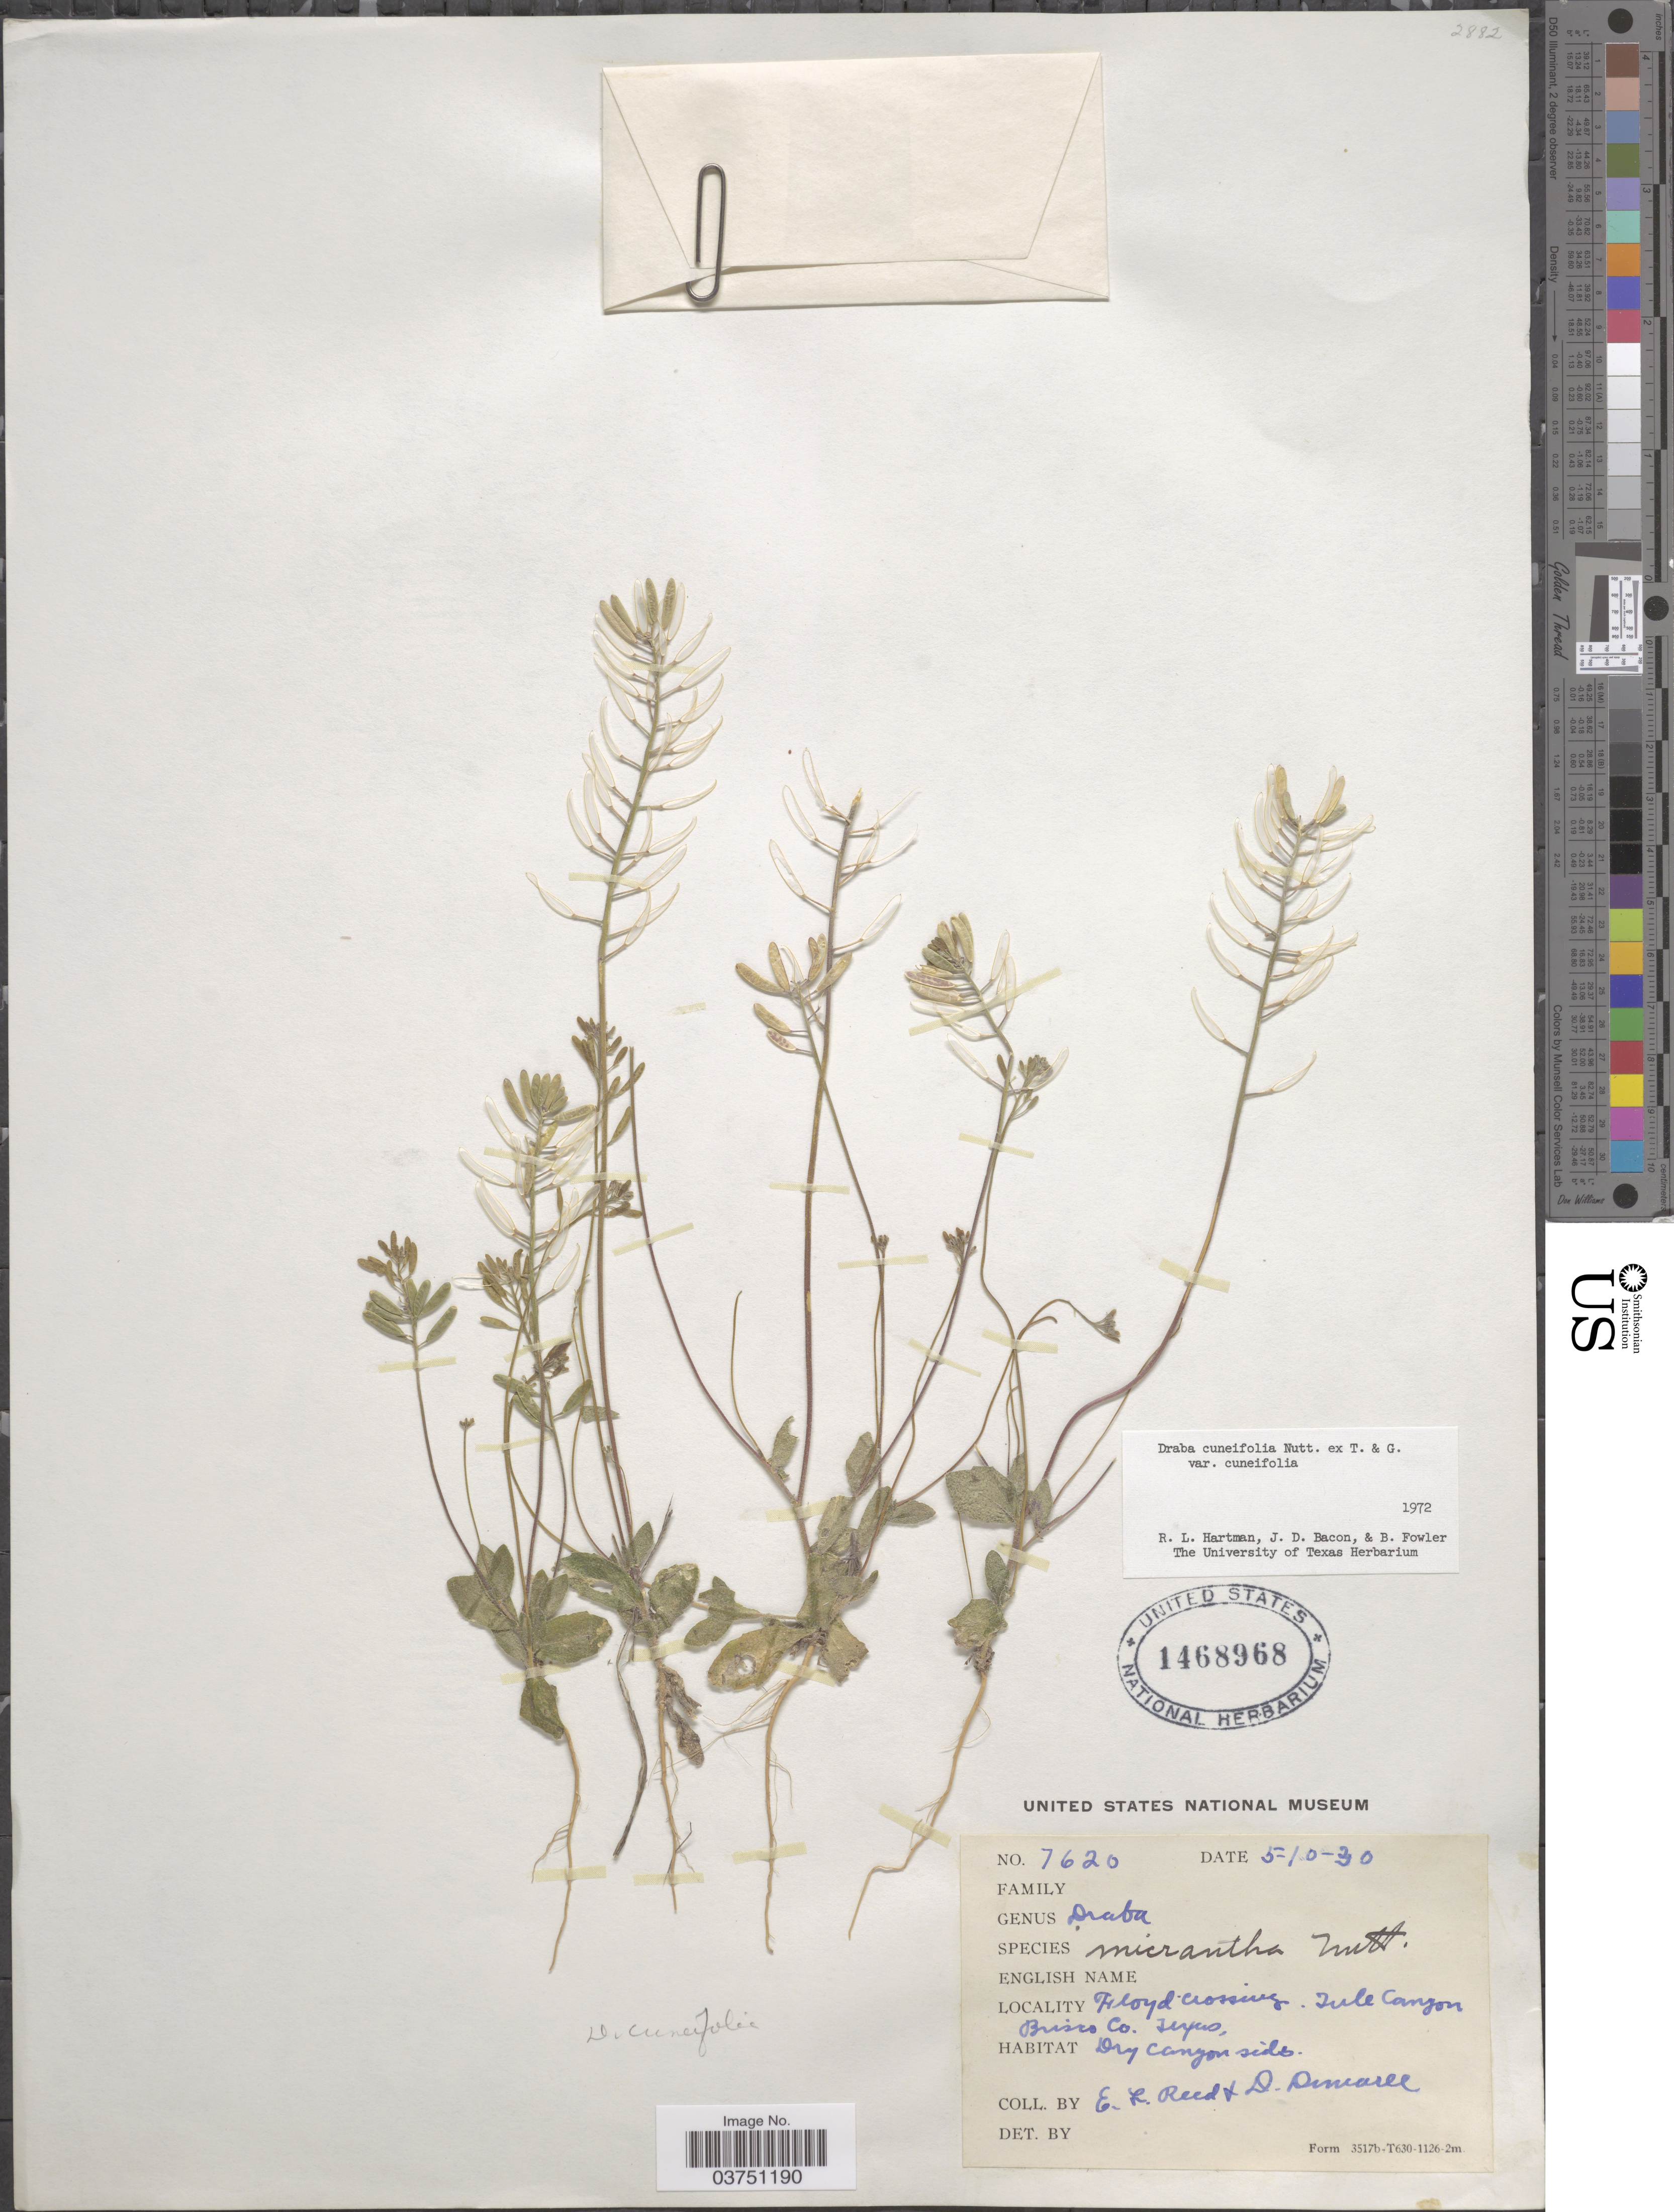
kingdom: Plantae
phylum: Tracheophyta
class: Magnoliopsida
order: Brassicales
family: Brassicaceae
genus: Draba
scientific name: Draba cuneifolia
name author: Nutt.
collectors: E. Reed & D. Demaree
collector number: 7620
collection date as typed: Transcribed d/m/y: 10/5/30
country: United States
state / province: Texas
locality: Floyd Crossing. Jule Canyon, Brisco Co.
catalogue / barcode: US 1468968